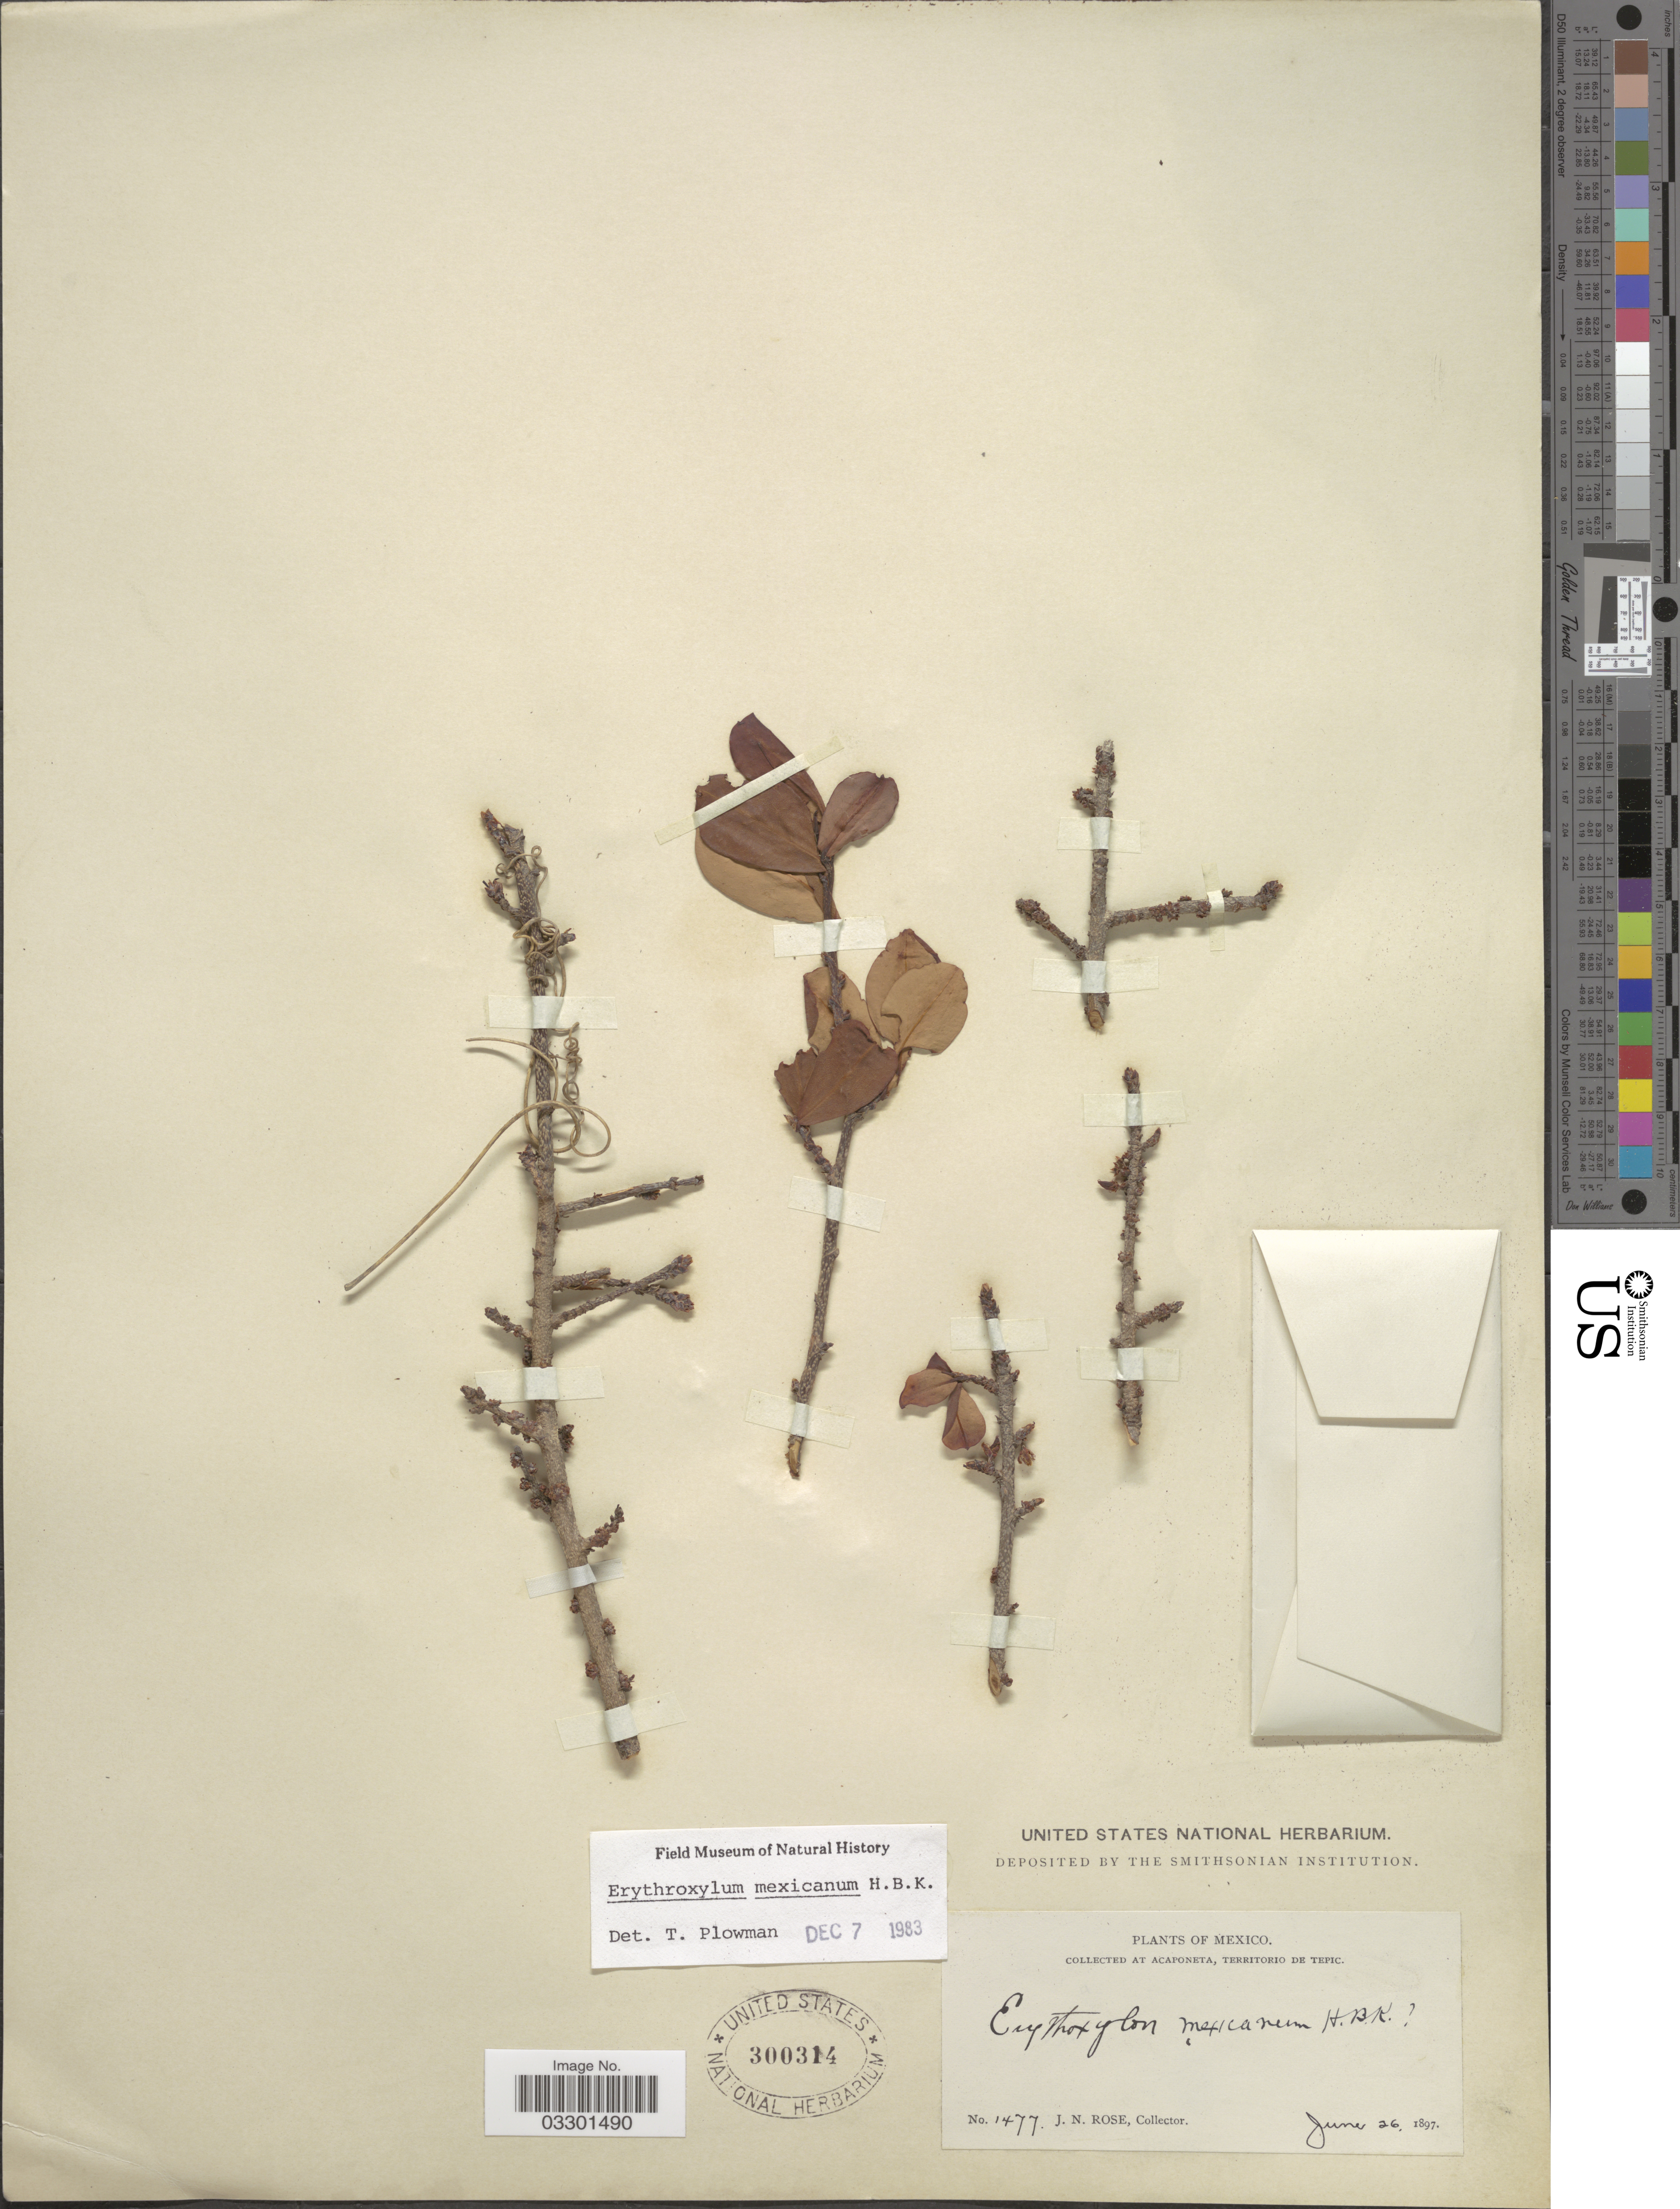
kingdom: Plantae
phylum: Tracheophyta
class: Magnoliopsida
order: Malpighiales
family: Erythroxylaceae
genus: Erythroxylum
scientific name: Erythroxylum mexicanum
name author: Kunth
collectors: J. N. Rose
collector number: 1477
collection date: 1897-06-26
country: Mexico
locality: At Acaponeta, Territorio de Tepic.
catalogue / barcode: US 300314